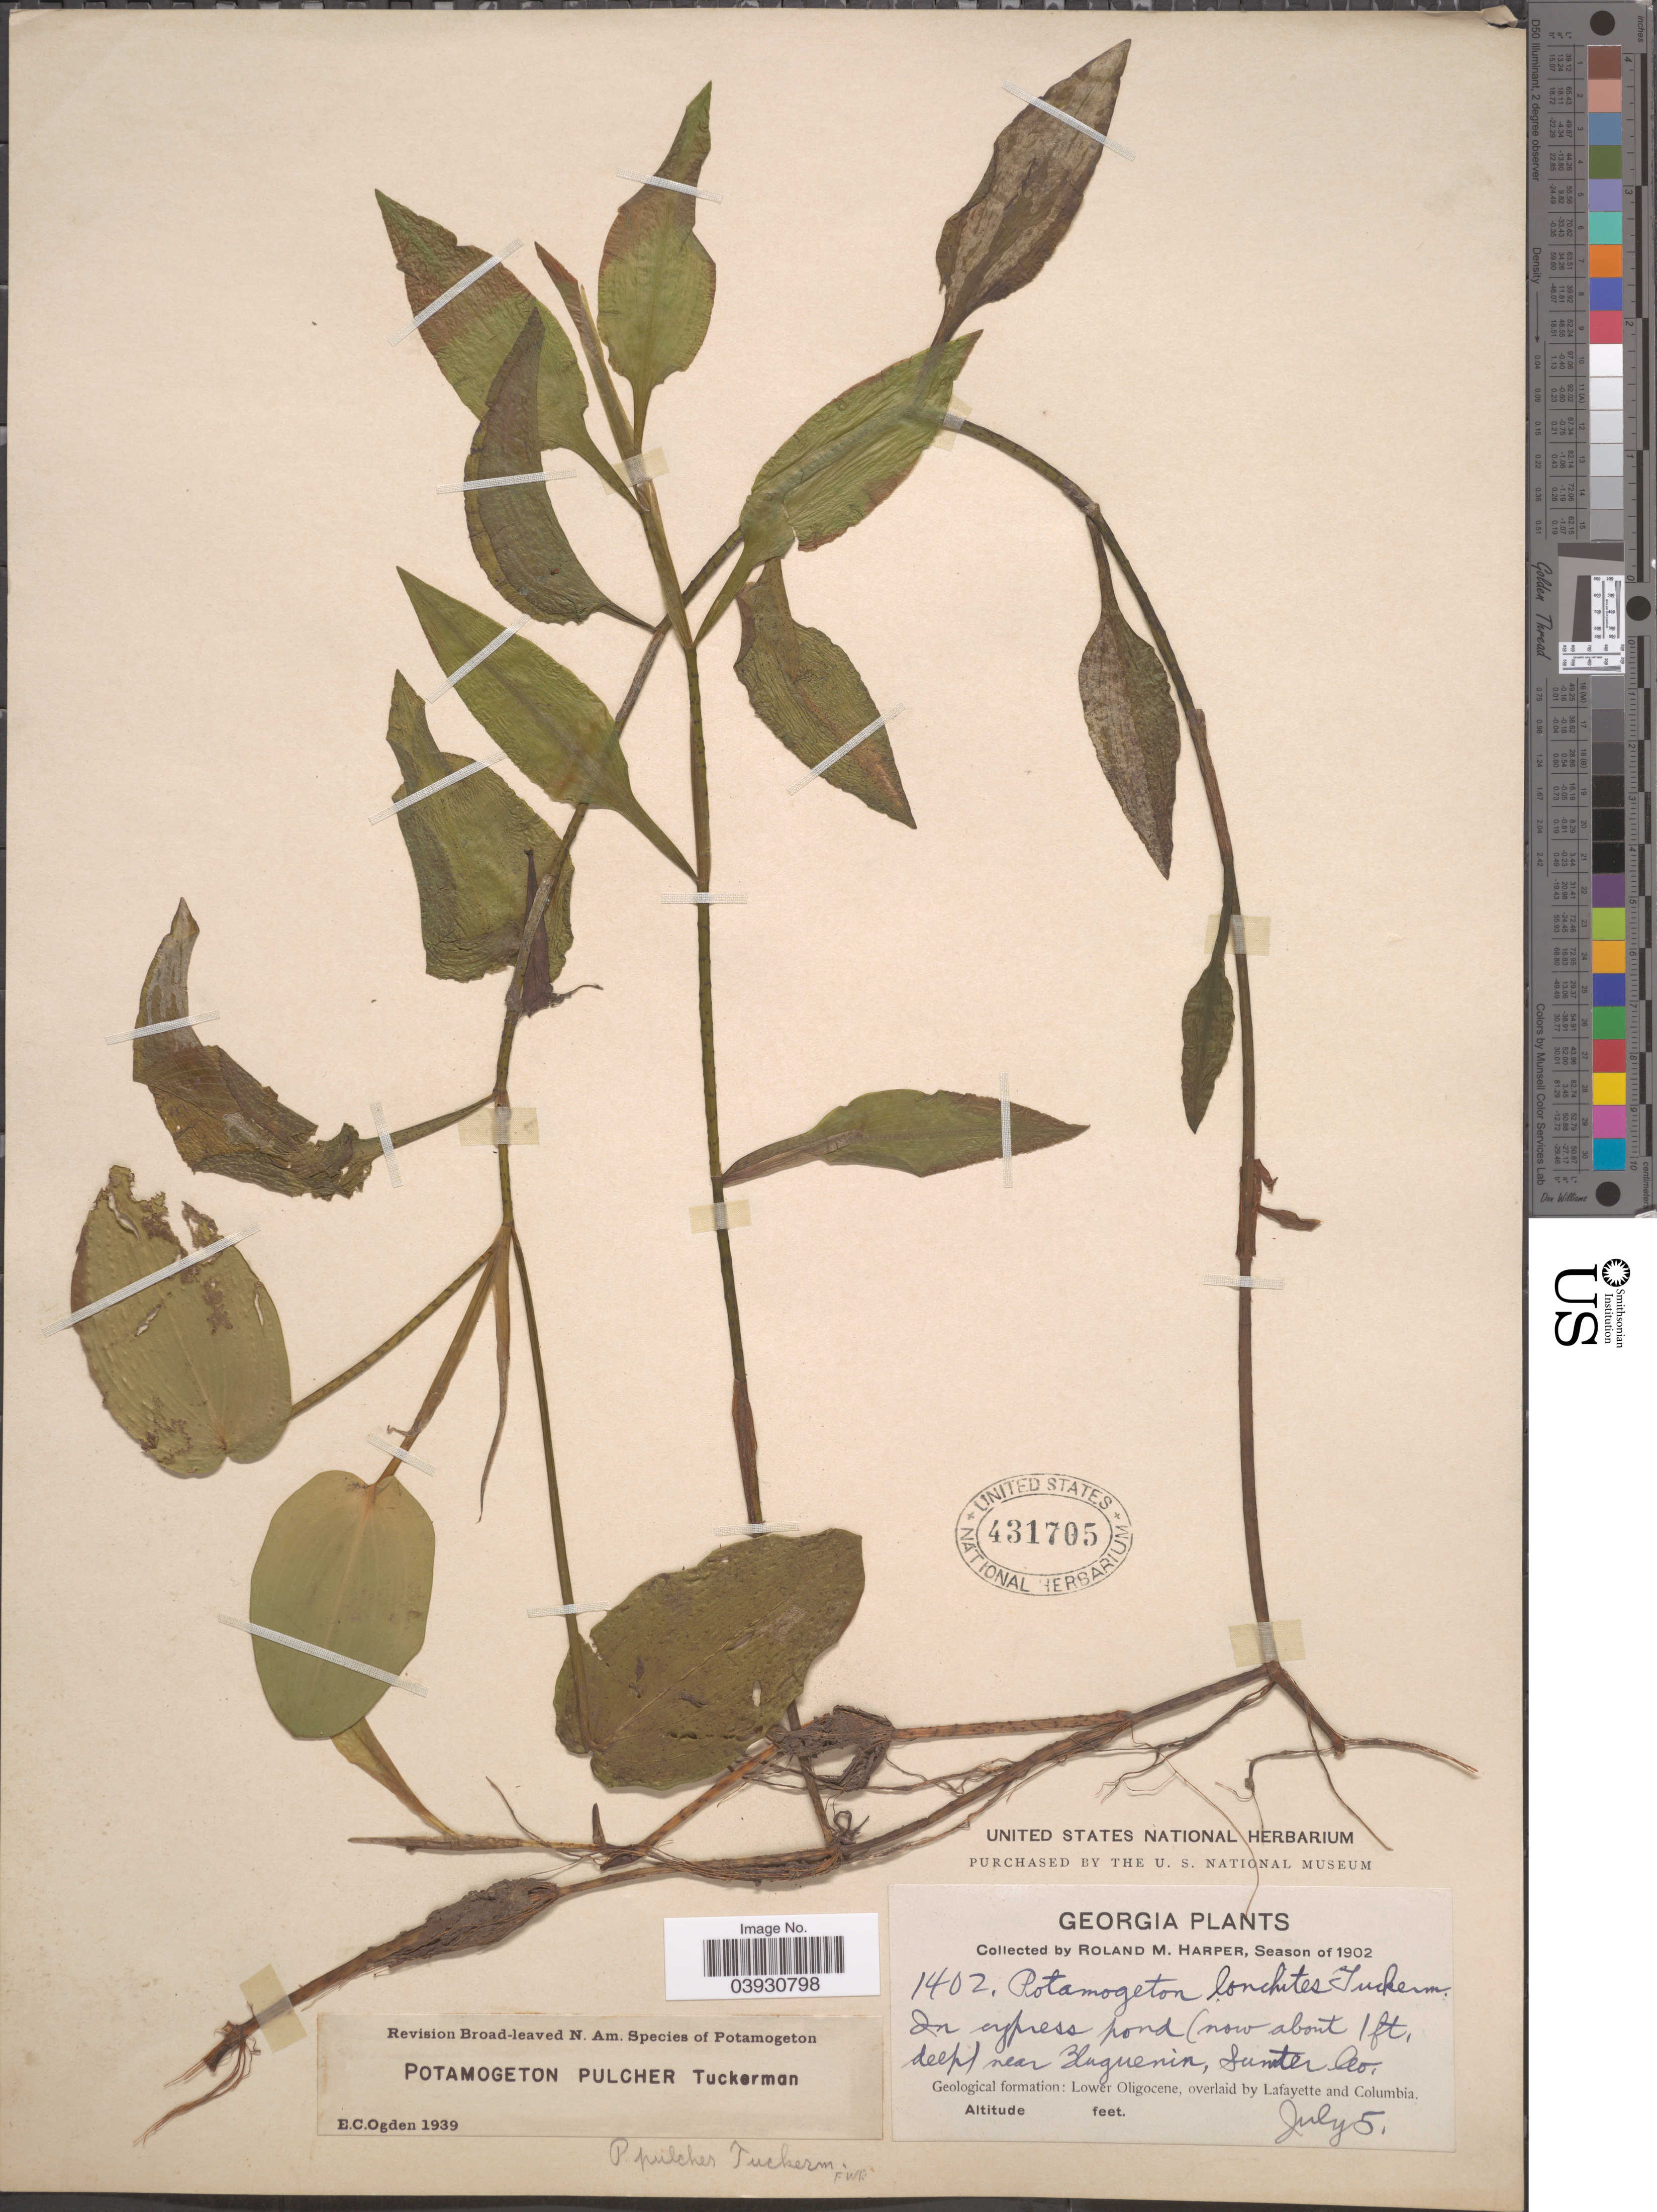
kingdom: Plantae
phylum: Tracheophyta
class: Liliopsida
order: Alismatales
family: Potamogetonaceae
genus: Potamogeton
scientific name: Potamogeton pulcher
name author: Tuck.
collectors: R. M. Harper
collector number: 1402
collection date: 1902-07-05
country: United States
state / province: Georgia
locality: In cypress pond near Huguenin, Sumter Co, Geological formation: Lower Oligocene, overlaid by Lafayette and Columbia.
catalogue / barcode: US 431705